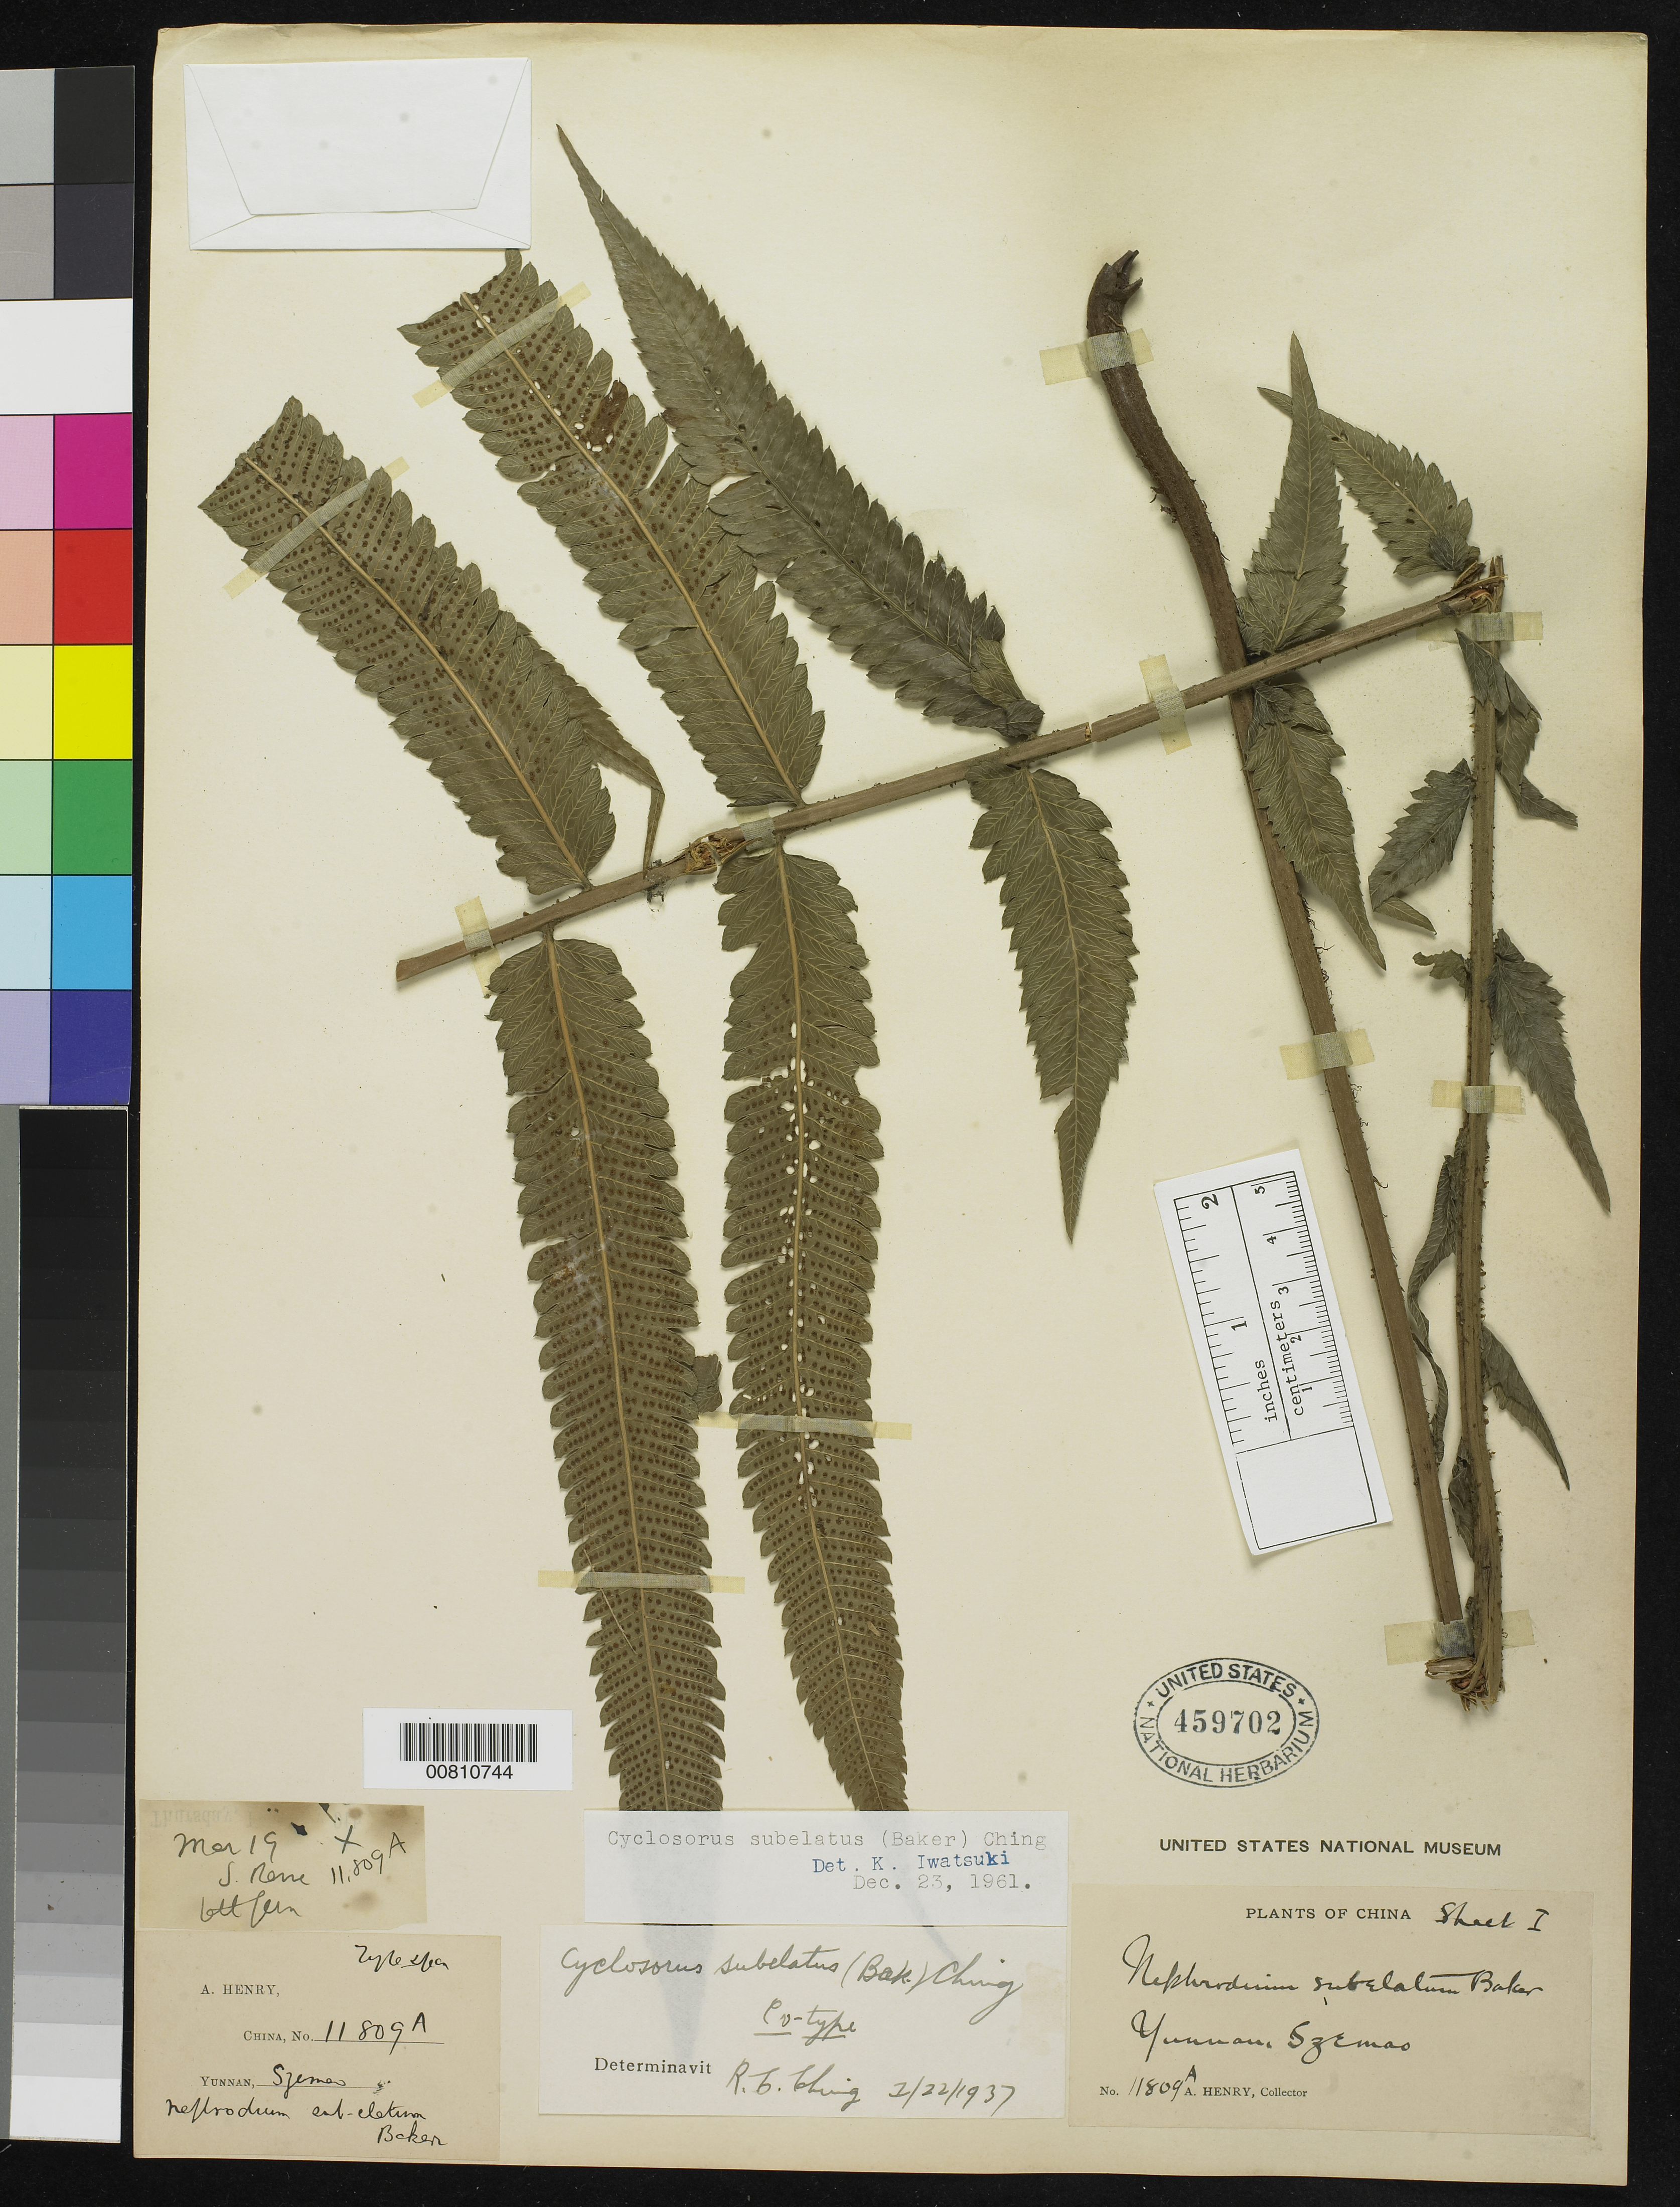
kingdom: Plantae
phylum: Tracheophyta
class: Polypodiopsida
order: Polypodiales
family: Dryopteridaceae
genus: Nephrodium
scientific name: Nephrodium subelatum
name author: Baker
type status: Type Collection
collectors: A. Henry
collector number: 11809 A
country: China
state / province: Yunnan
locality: Szemao.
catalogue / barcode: US 459702